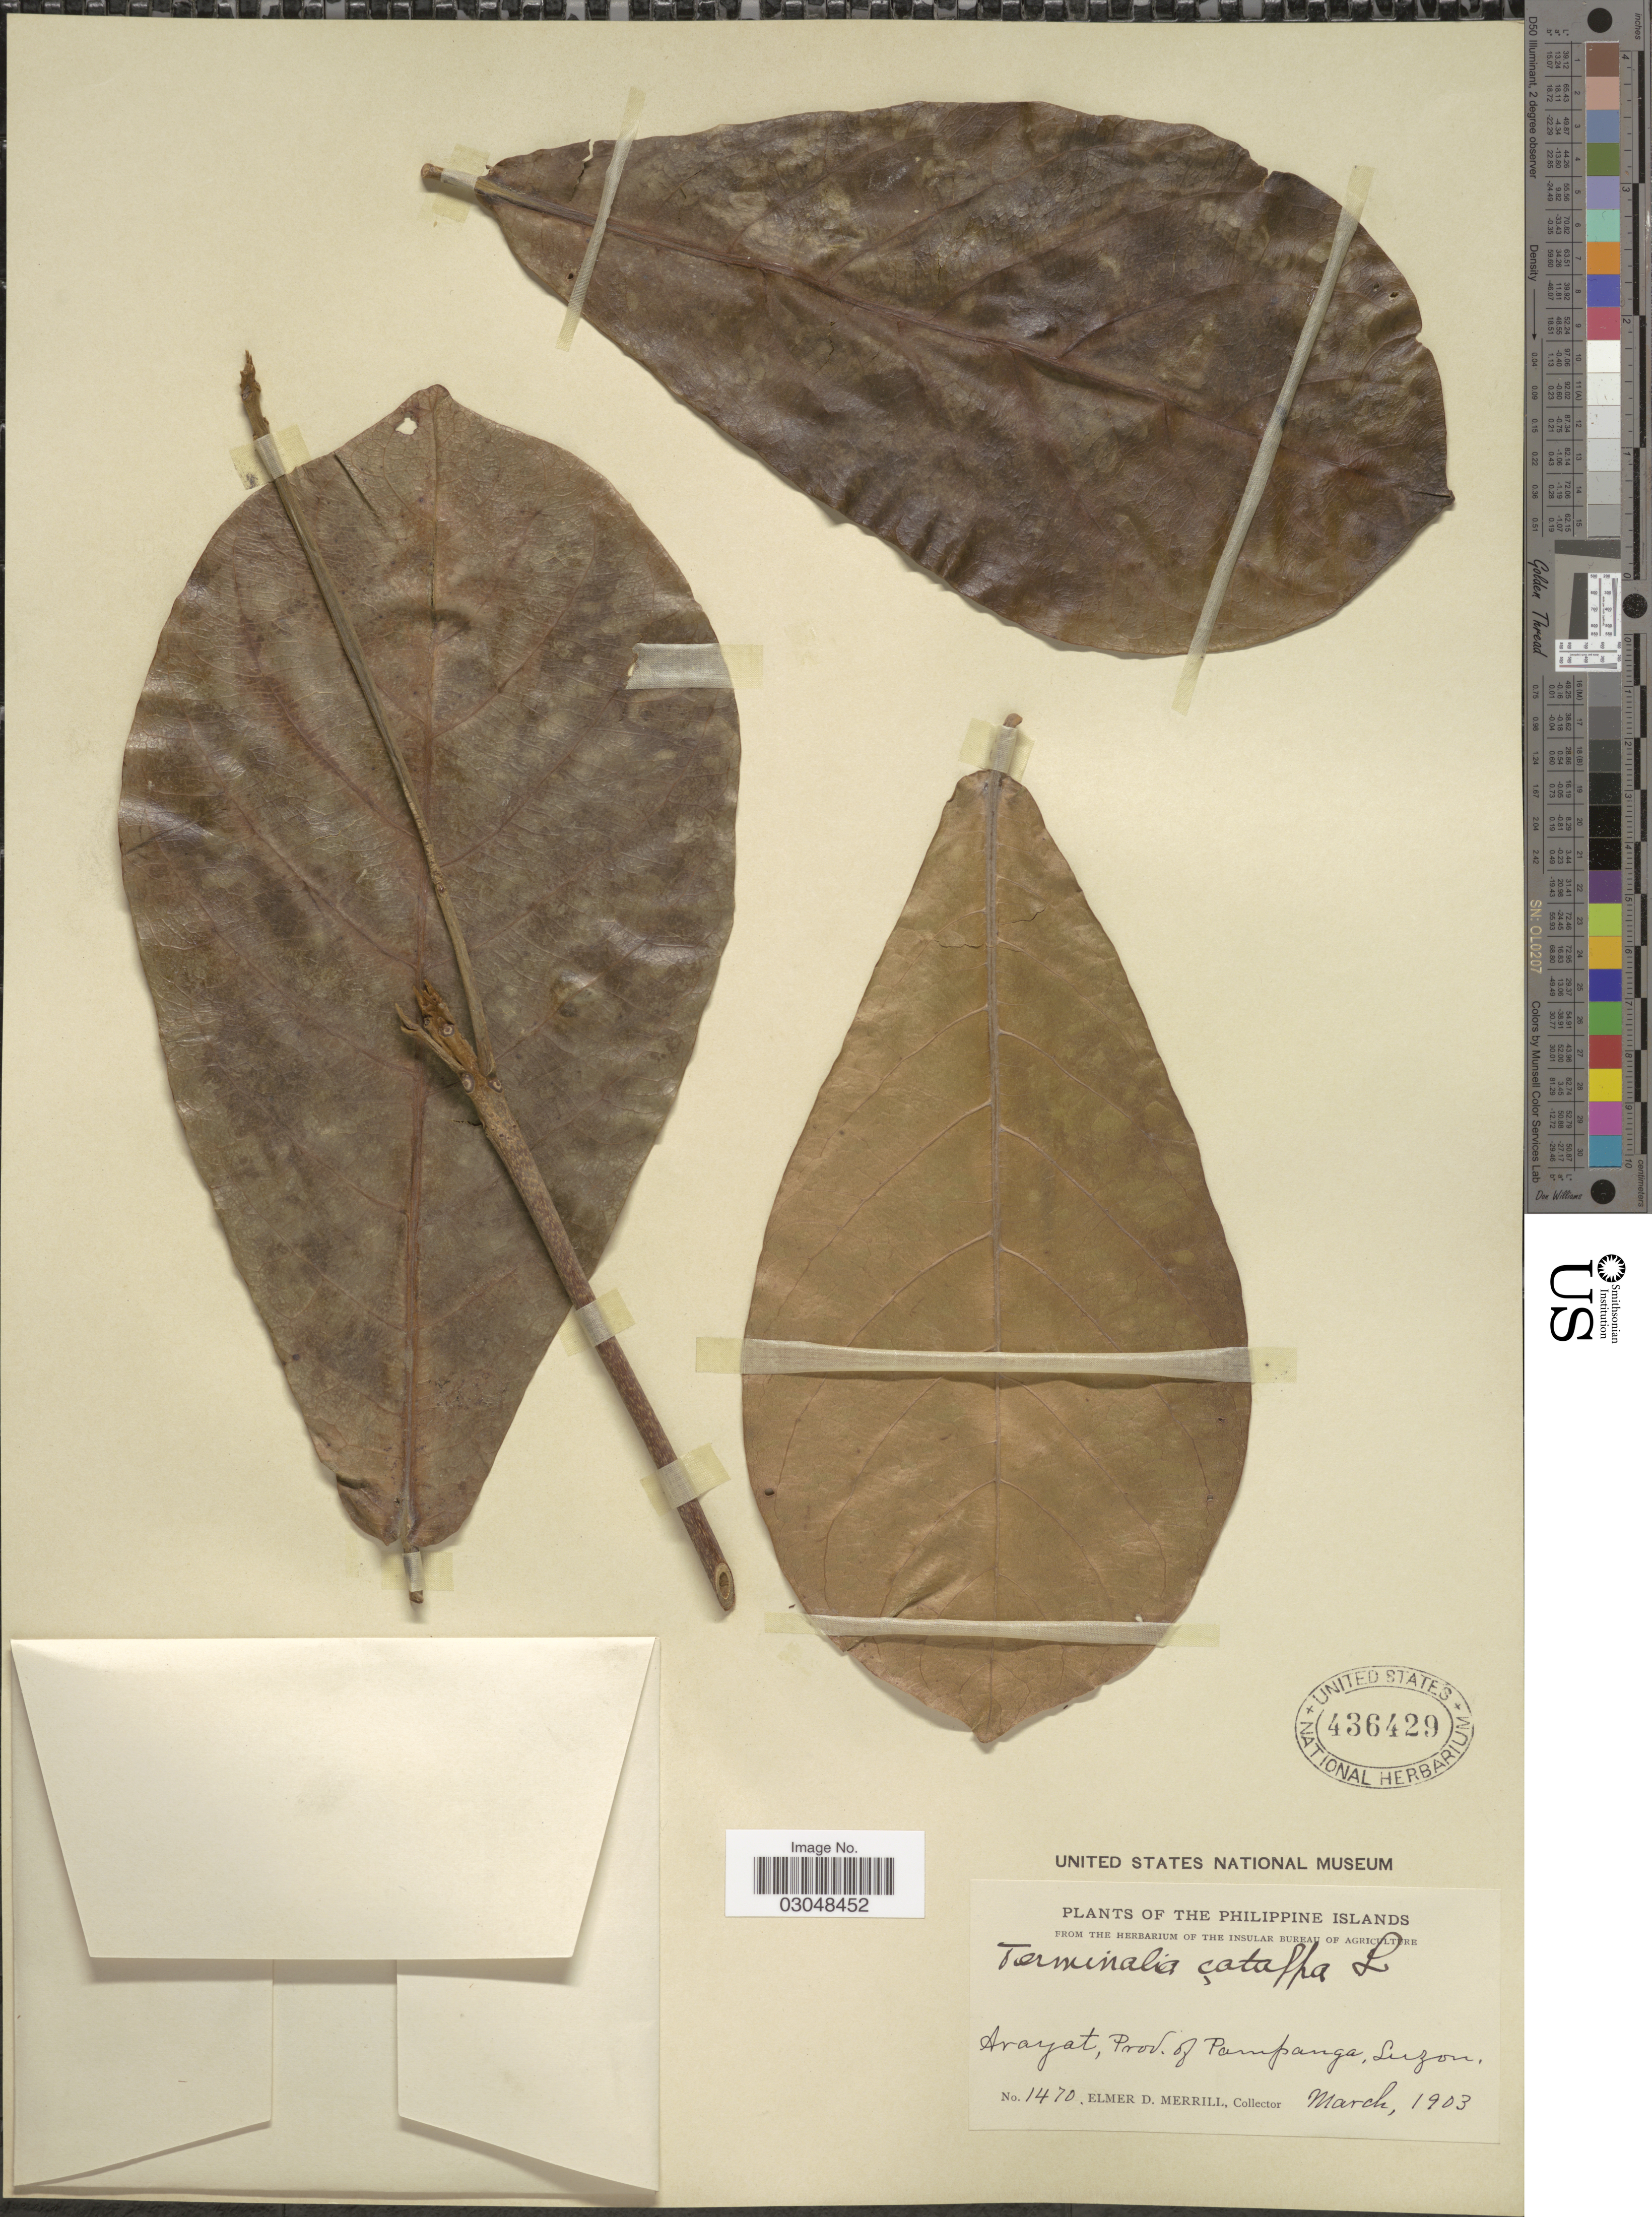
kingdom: Plantae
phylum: Tracheophyta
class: Magnoliopsida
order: Myrtales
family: Combretaceae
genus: Terminalia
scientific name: Terminalia catappa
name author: L.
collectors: E. D. Merrill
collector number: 1470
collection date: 1903-03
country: Philippines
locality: The Philippine Islands, Arayat, Prov. of Pampanga, Luzon.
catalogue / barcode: US 436429